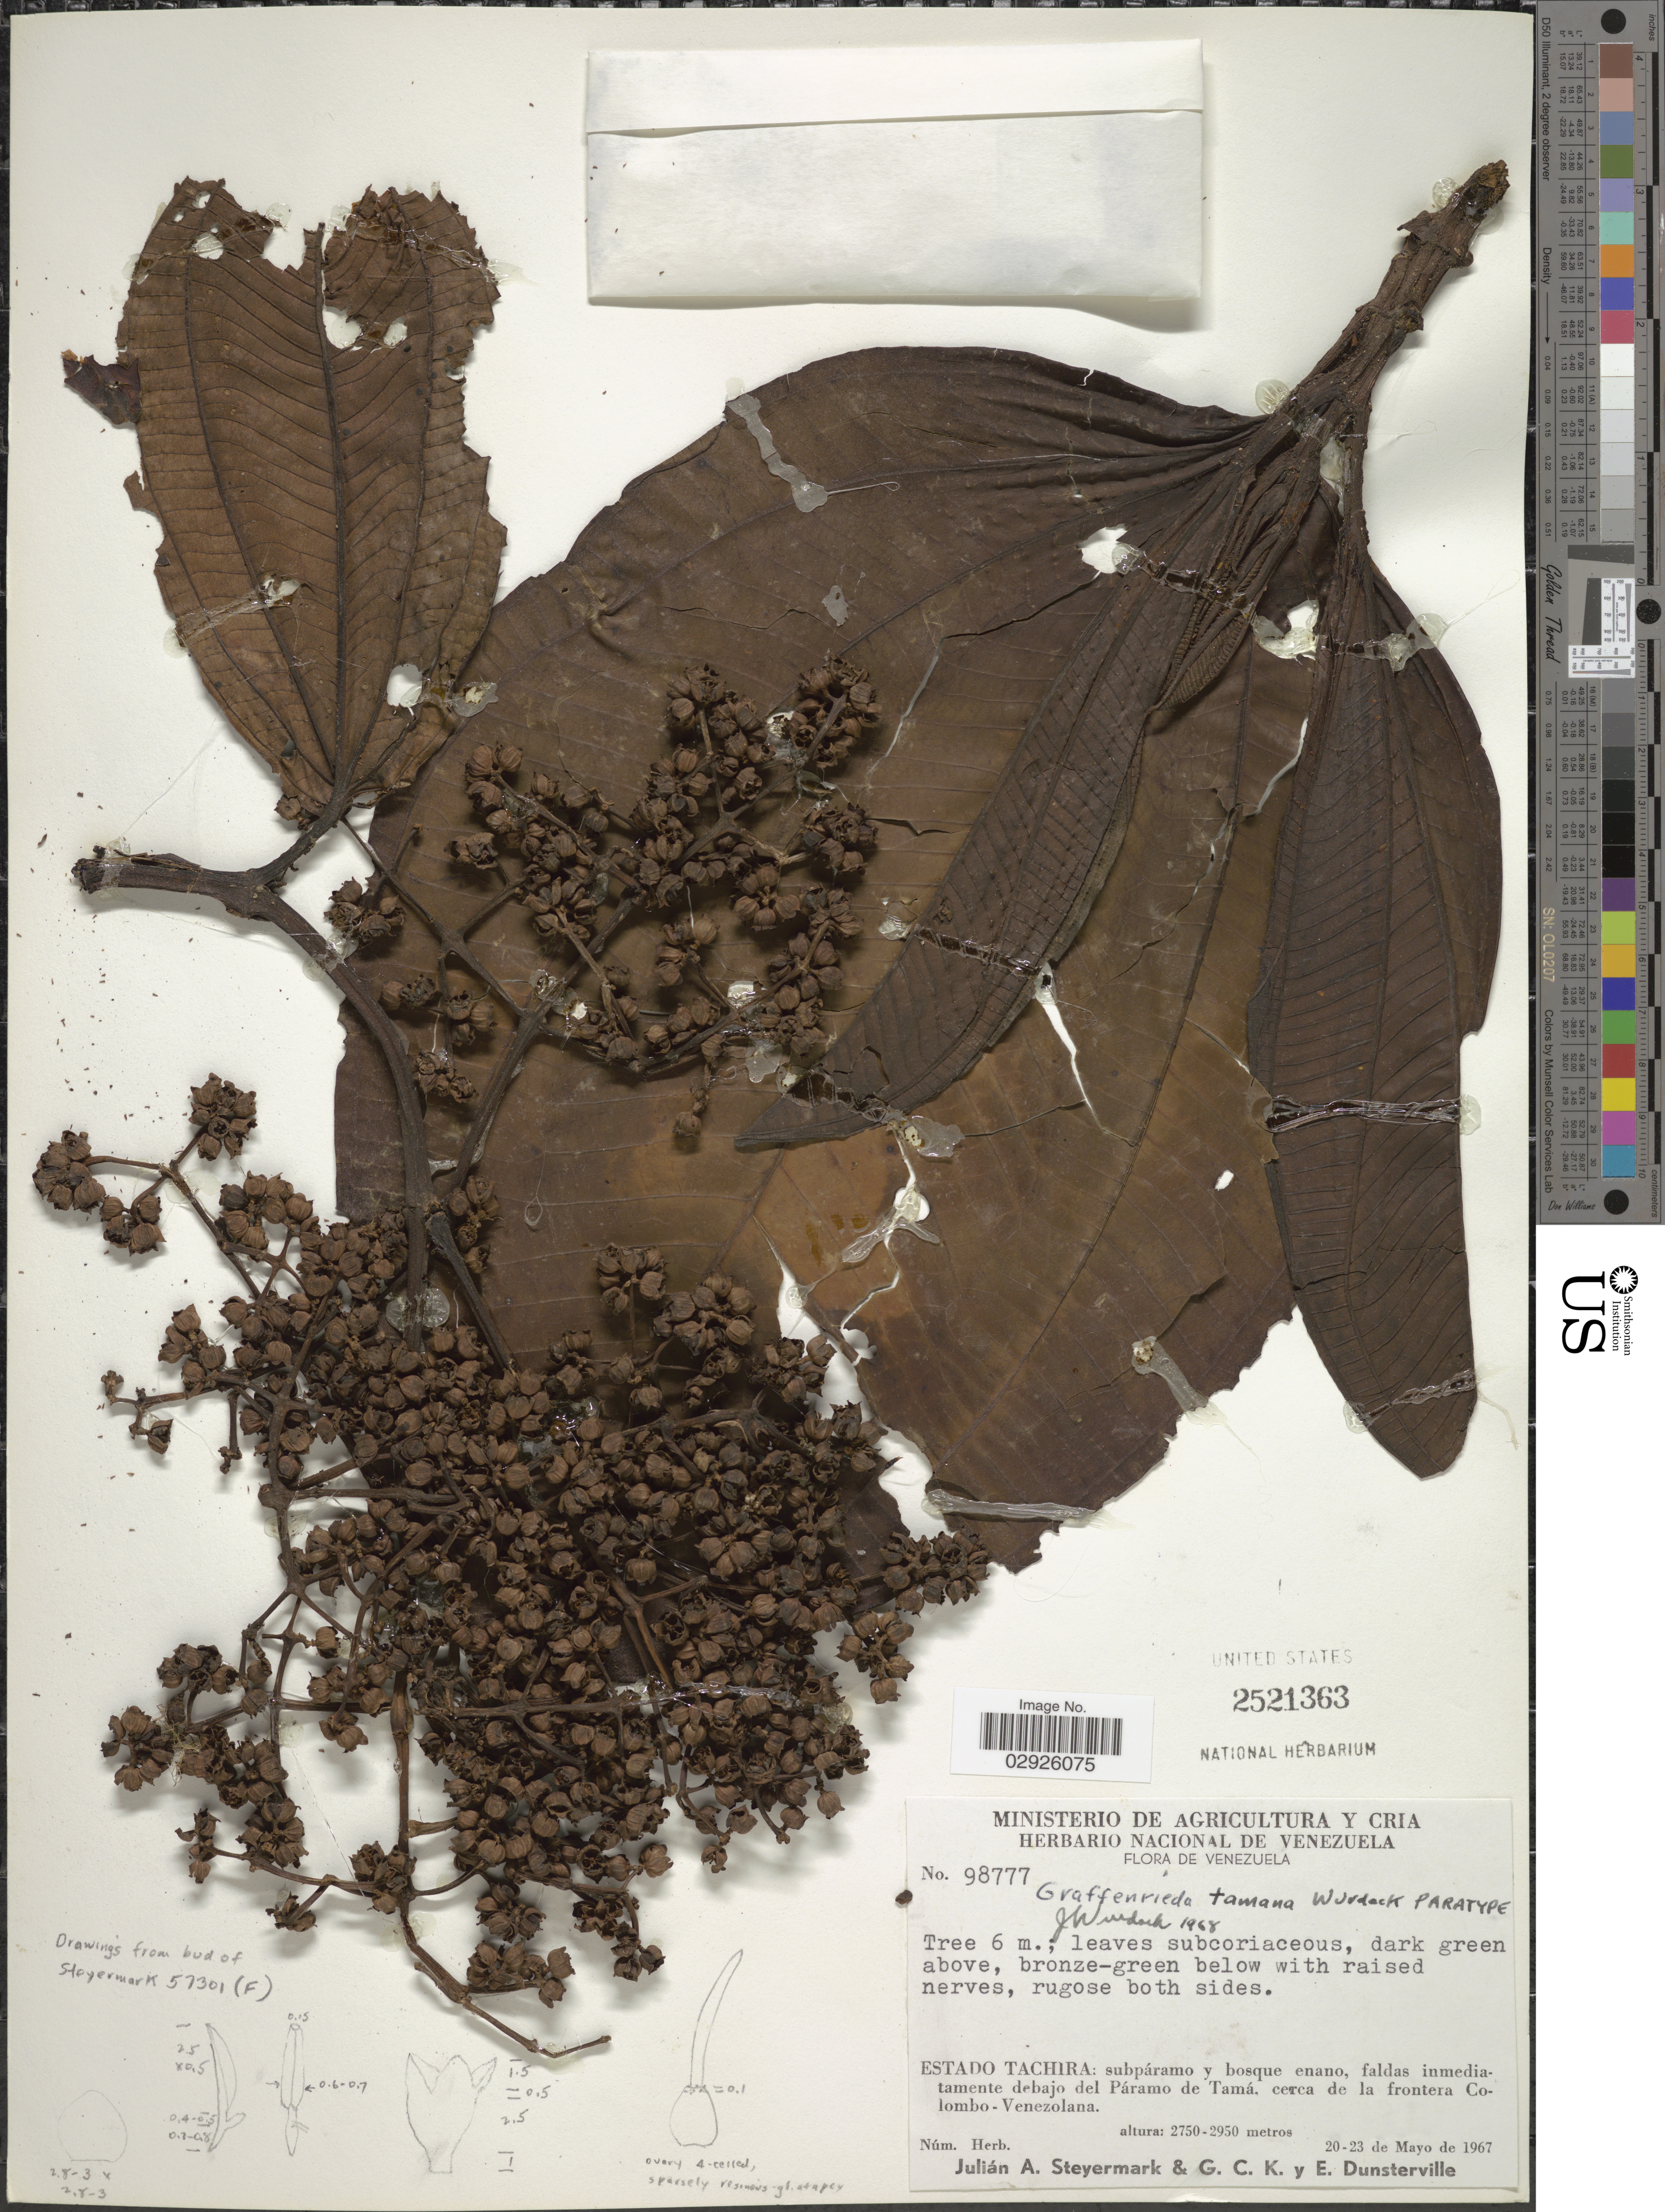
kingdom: Plantae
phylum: Tracheophyta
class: Magnoliopsida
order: Myrtales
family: Melastomataceae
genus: Graffenrieda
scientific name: Graffenrieda tamana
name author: Wurdack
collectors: J. Steyermark, G. C. K. Dunsterville & E. Dunsterville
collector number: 98777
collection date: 1967-05-20/1967-05-23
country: Venezuela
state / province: Tachira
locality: Faldas inmediatamente debajo del Páramo de Tamá, cerca de la frontera Colombo-Venezolana.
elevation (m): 2750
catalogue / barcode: US 2521363